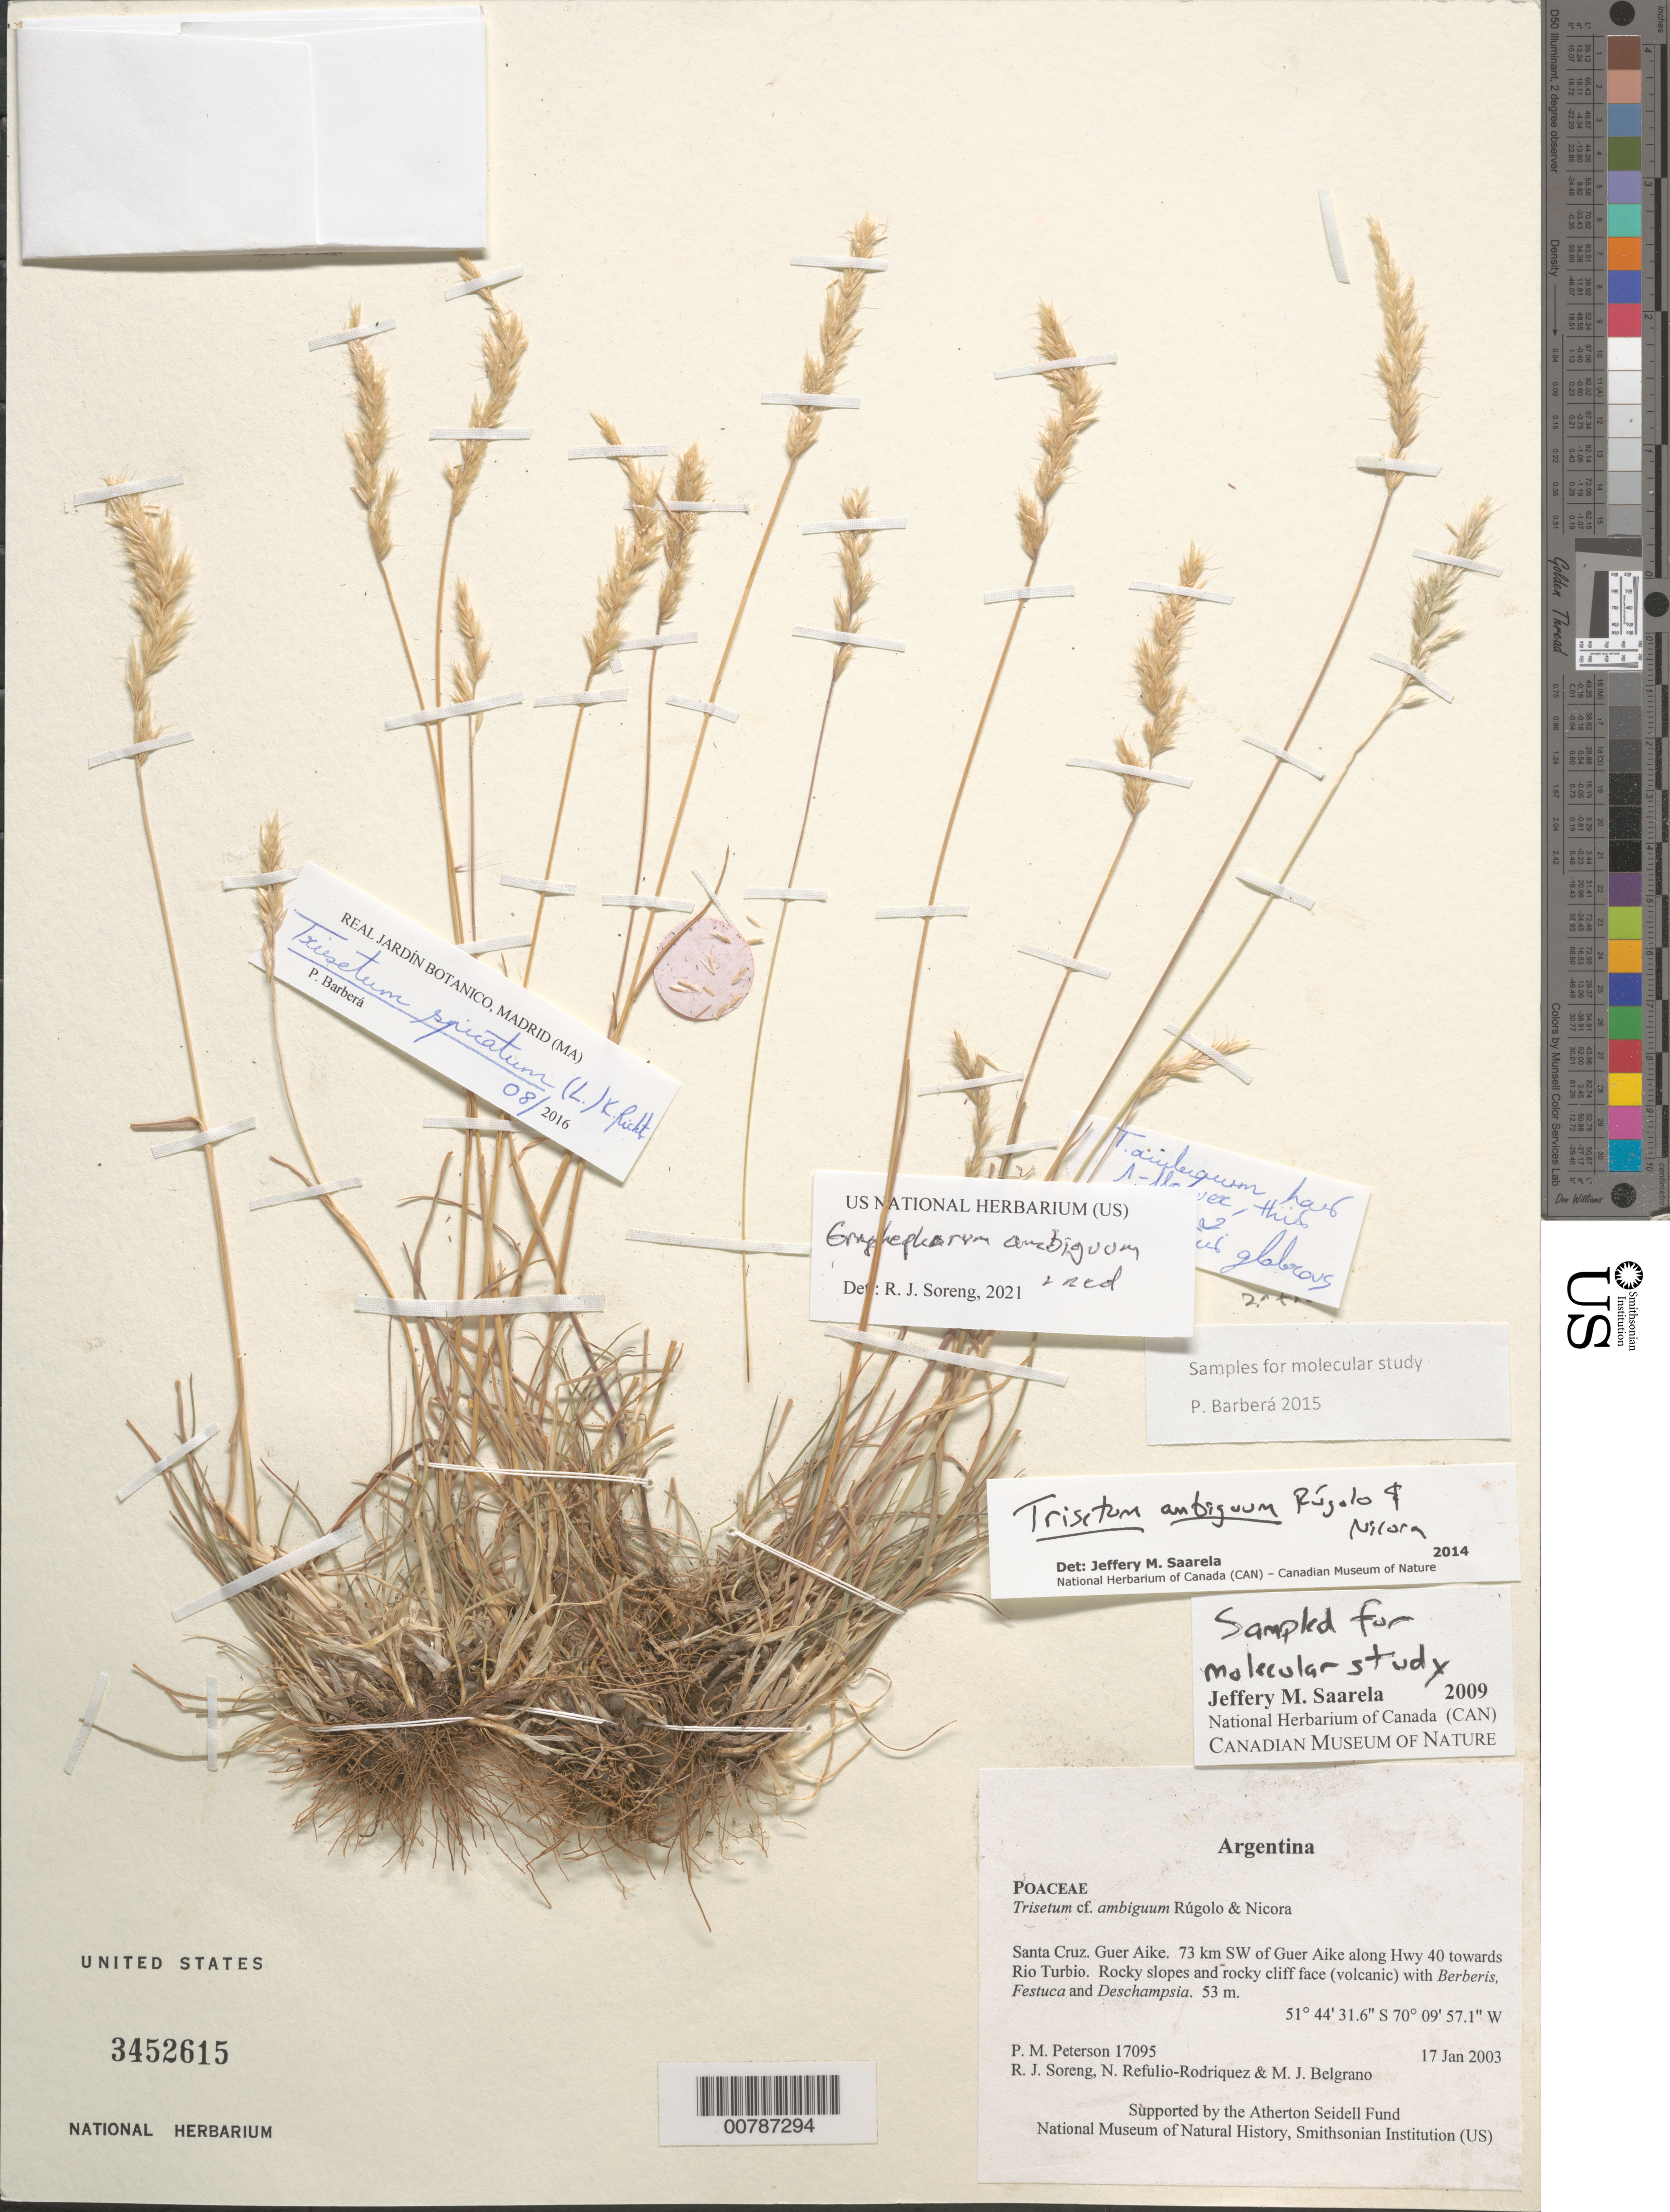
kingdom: Plantae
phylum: Tracheophyta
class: Liliopsida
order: Poales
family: Poaceae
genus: Graphephorum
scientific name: Graphephorum ambiguum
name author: (Rúgolo & Nicora) Barberá & et al.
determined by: Soreng, Robert J., Research Associate (BOT), Smithsonian Institution - National Museum of Natural History (UNITED STATES)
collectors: P. M. Peterson, R. J. Soreng, N. Refulio-Rodríguez & M. Belgrano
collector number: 17095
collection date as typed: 17 Jan 2003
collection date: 2003-01-17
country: Argentina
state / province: Santa Cruz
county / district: Guer Aike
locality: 73 km SW of Guer Aike along Hwy 40 towards Rio Turbio. Rocky slopes and rocky cliff face (volcanic) with Berberis, Festuca and Deschampsia.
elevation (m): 53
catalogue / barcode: US 3452615